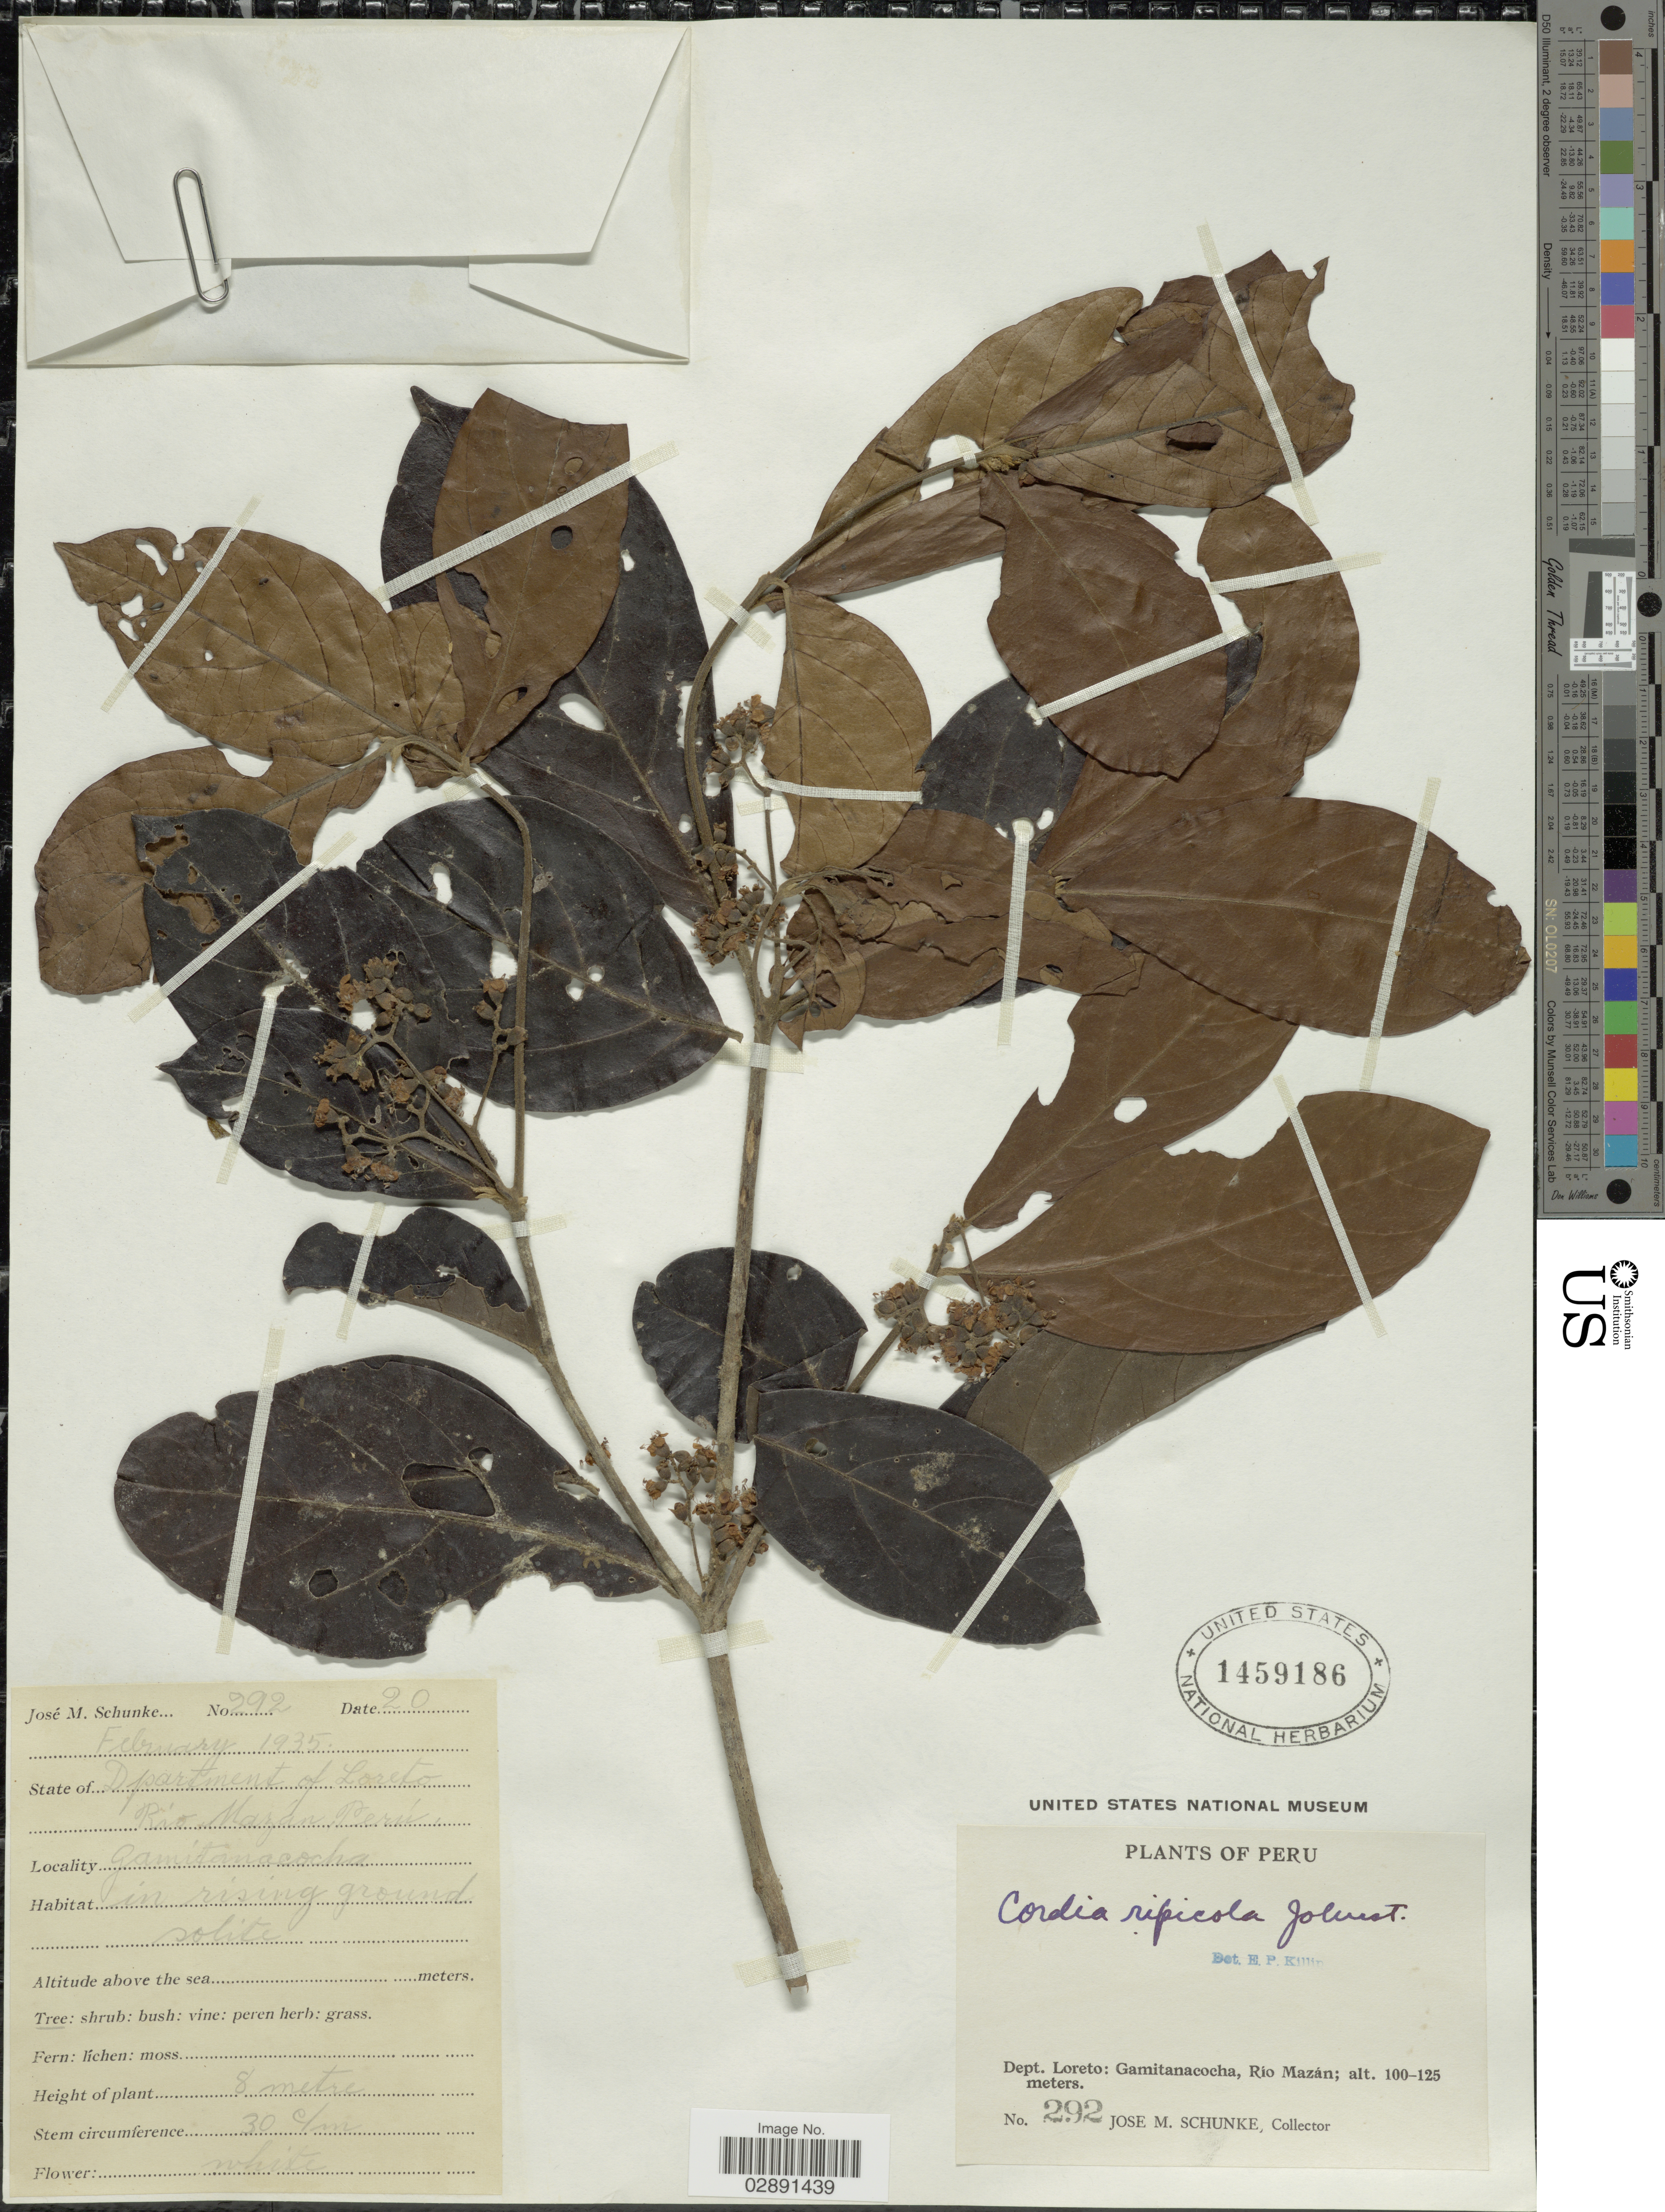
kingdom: Plantae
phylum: Tracheophyta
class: Magnoliopsida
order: Boraginales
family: Cordiaceae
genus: Cordia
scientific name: Cordia ripicola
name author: I.M. Johnst.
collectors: J. M. Schunke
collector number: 292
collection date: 1935-02-20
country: Peru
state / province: Loreto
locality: Depto. Loreto: Gamitanacocha, Río Mazán.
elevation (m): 100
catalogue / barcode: US 1459186